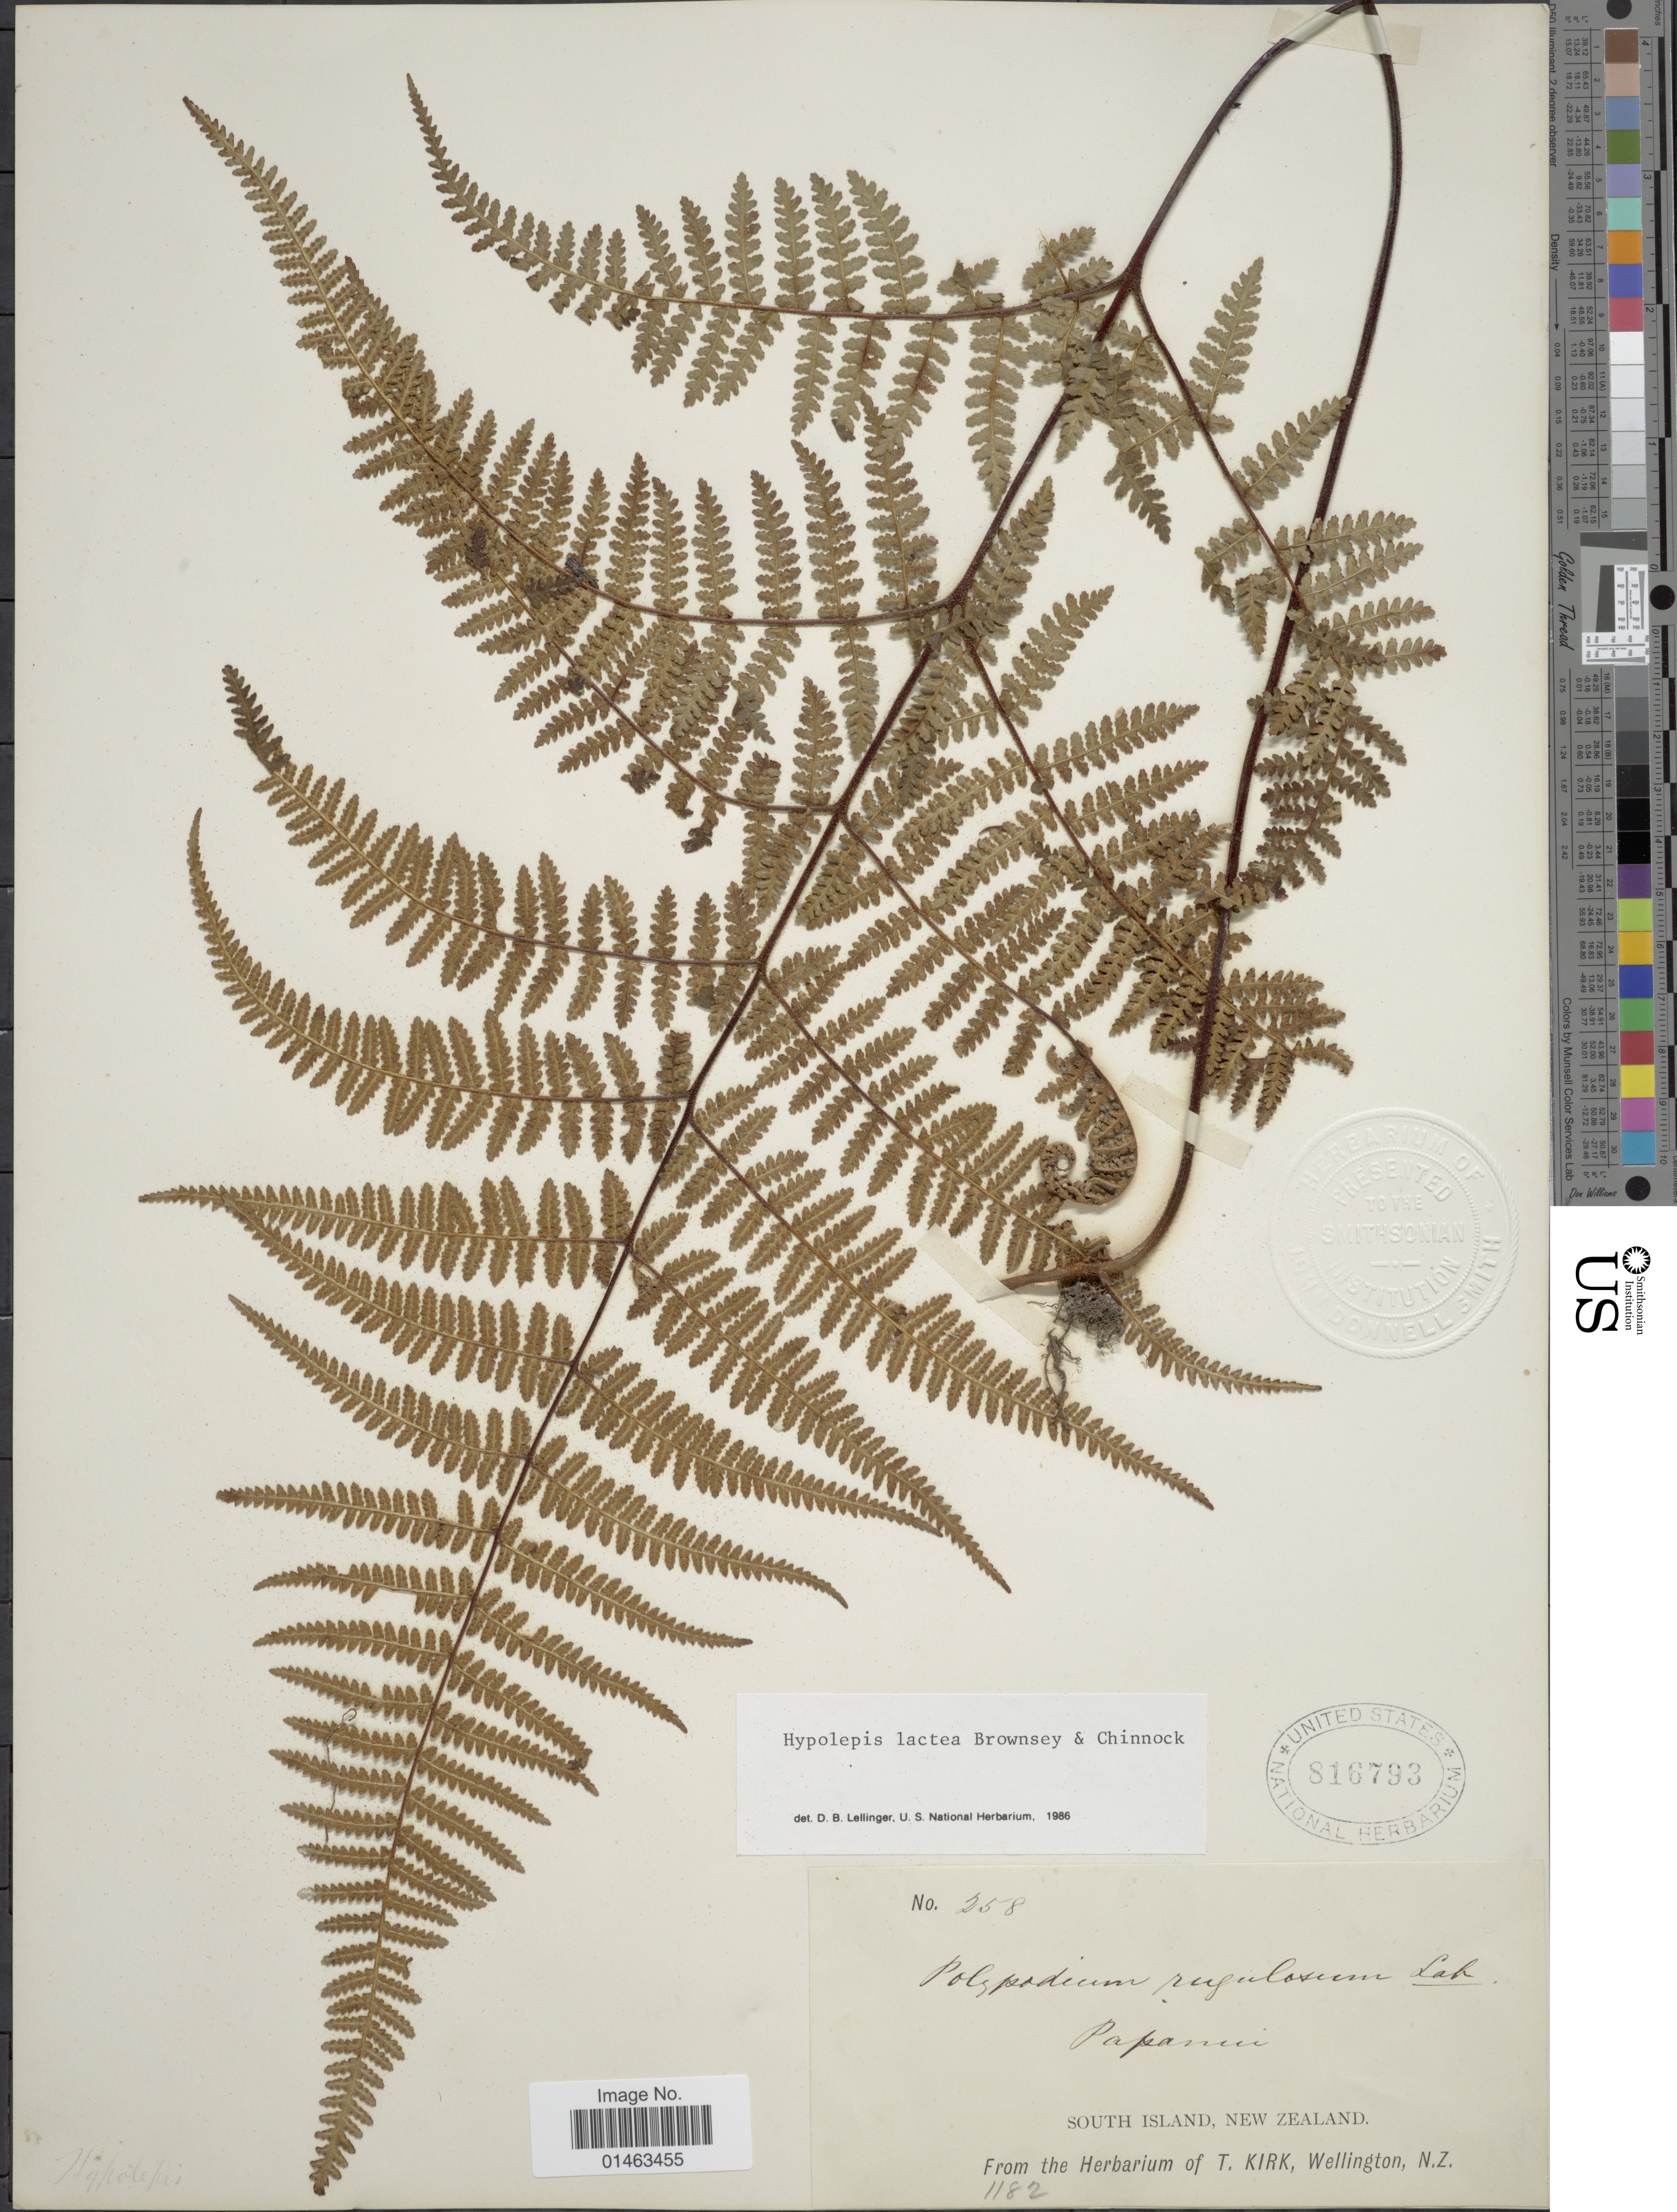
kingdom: Plantae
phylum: Tracheophyta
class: Polypodiopsida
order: Polypodiales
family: Dennstaedtiaceae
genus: Hypolepis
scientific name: Hypolepis lactea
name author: Brownsey & Chinnock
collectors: ex Herb. T. Kirk, Wellington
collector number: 258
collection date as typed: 1182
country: New Zealand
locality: South Island, New Zealand. Papanui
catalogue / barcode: US 816793